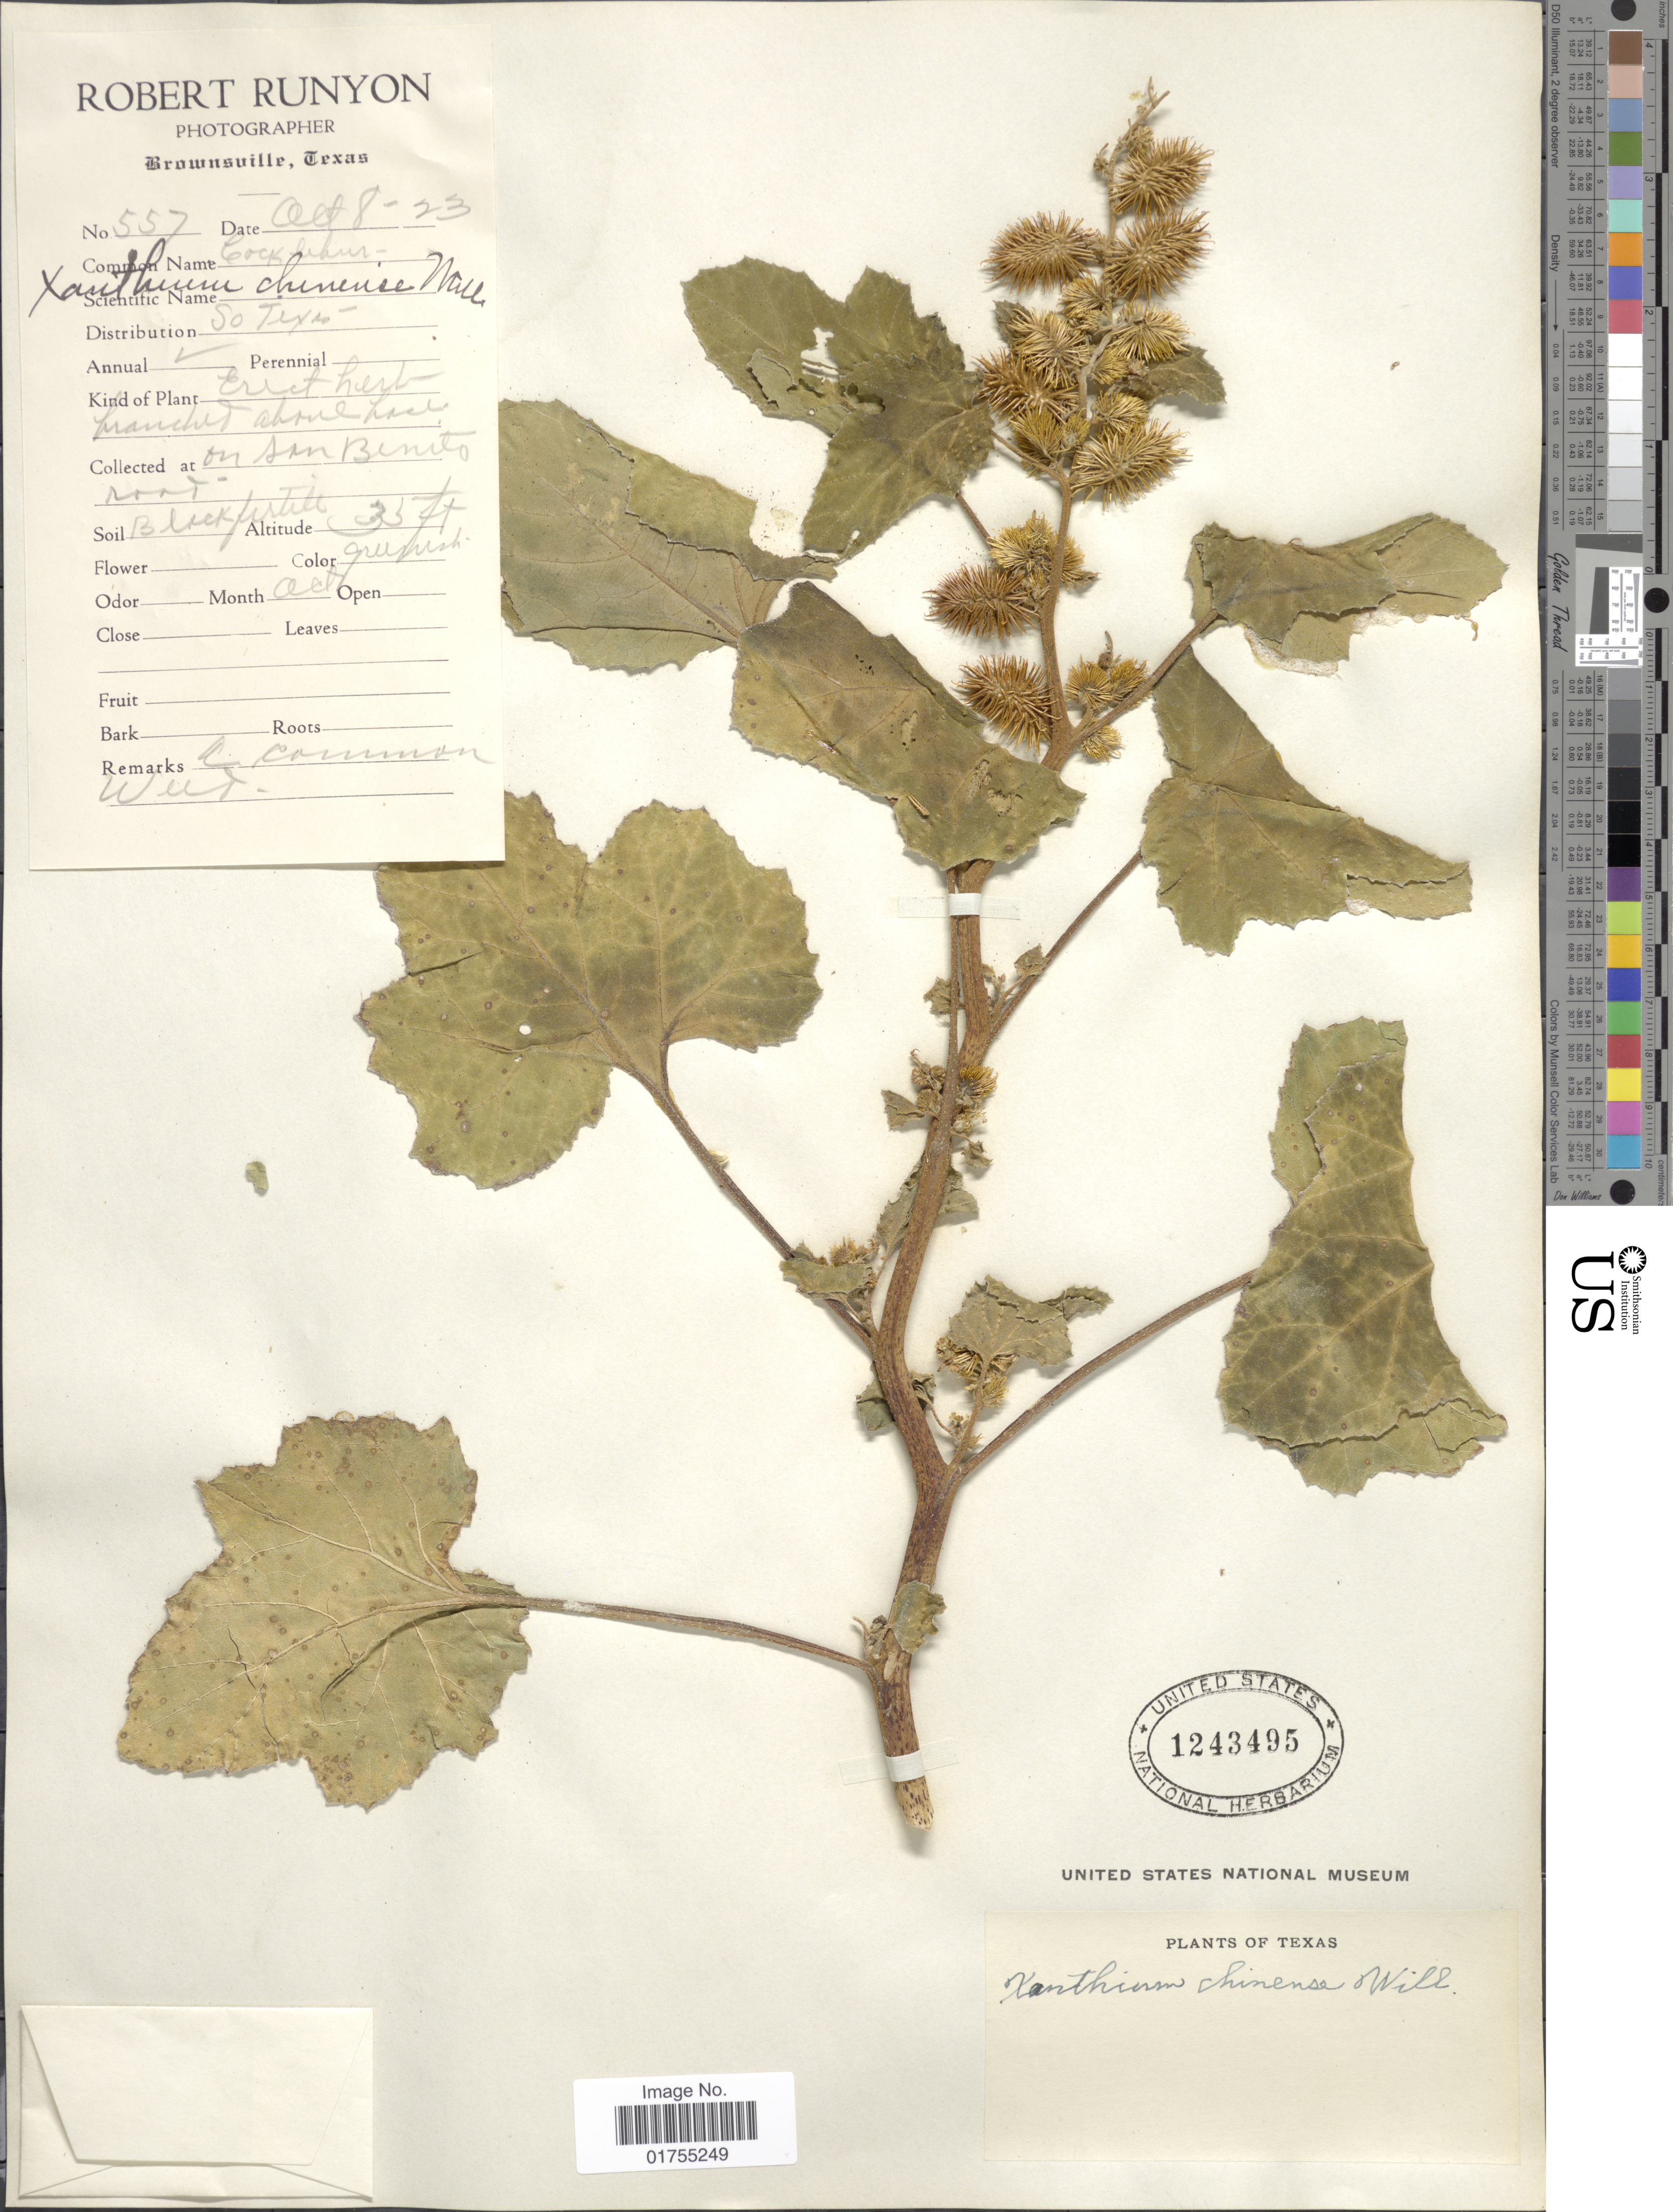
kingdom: Plantae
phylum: Tracheophyta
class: Magnoliopsida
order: Asterales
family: Asteraceae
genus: Xanthium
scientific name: Xanthium strumarium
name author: L.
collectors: R. Runyon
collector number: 557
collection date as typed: Transcribed d/m/y: 8/10/23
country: United States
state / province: Texas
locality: So. Texas- On San Benito road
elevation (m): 11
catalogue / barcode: US 1243495